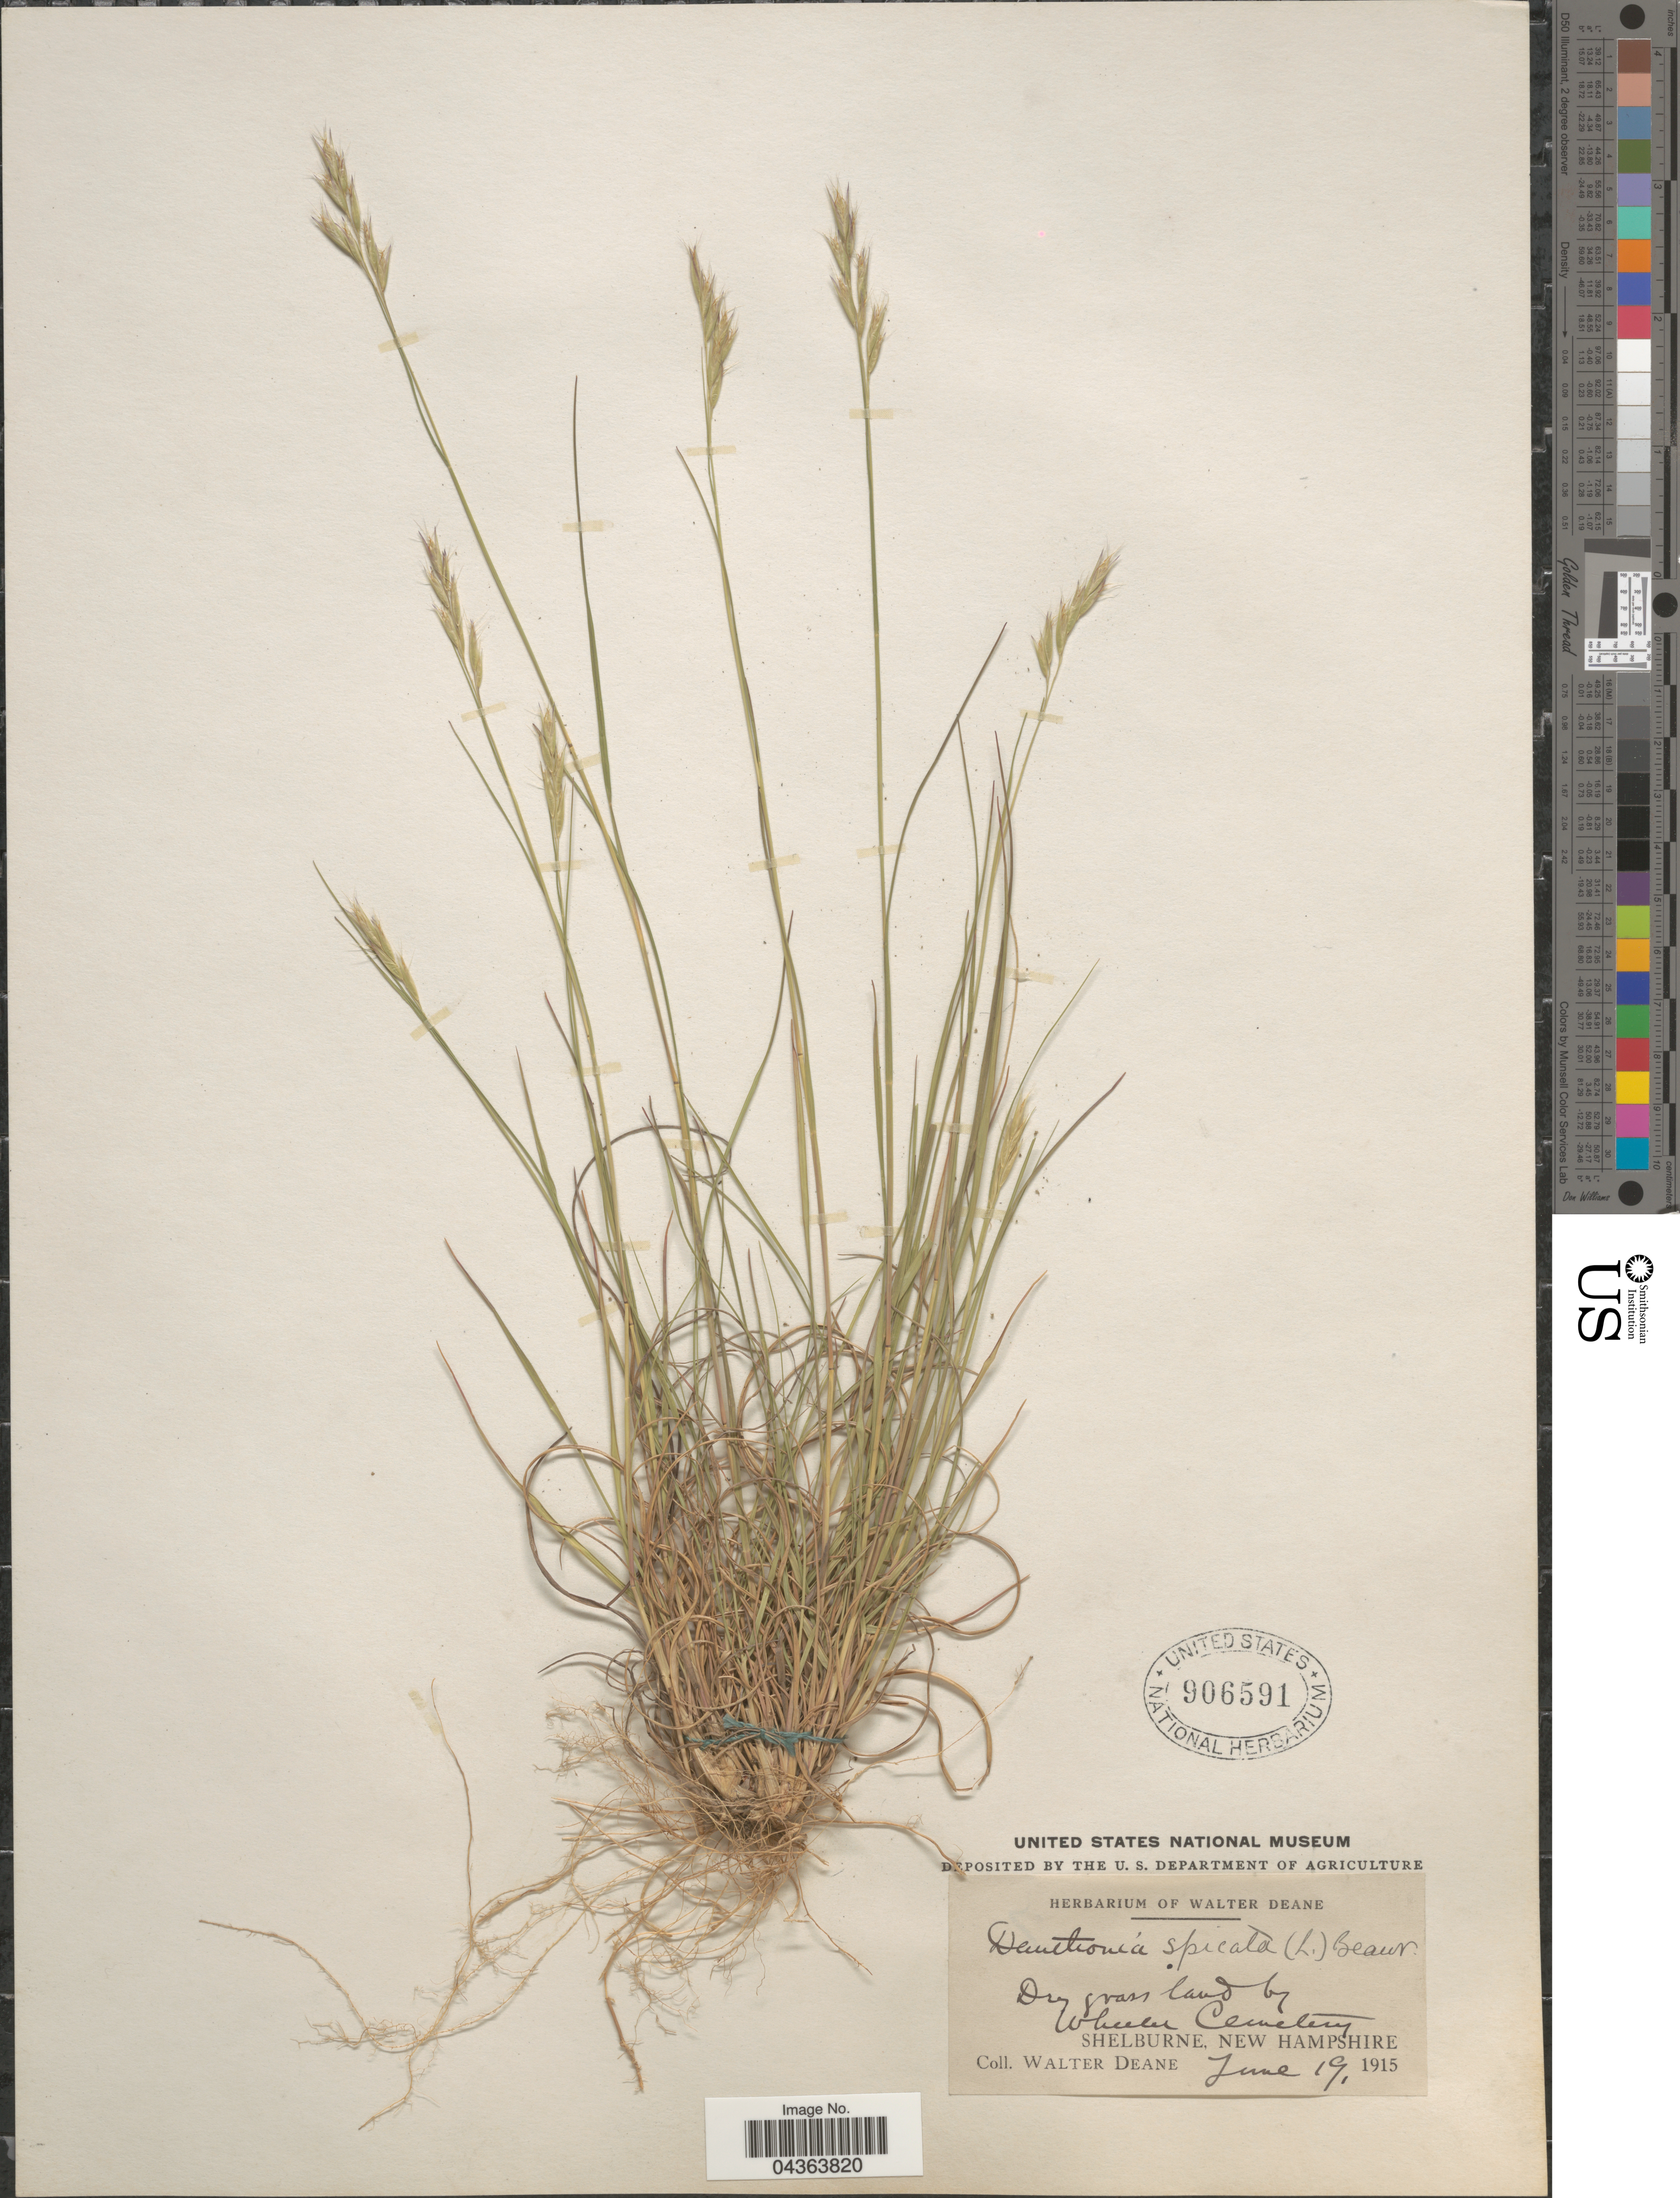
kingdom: Plantae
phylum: Tracheophyta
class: Liliopsida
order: Poales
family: Poaceae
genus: Danthonia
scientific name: Danthonia spicata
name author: (L.) P. Beauv. ex Roem. & Schult.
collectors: W. Deane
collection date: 1915-06-19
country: United States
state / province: New Hampshire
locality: By Wheeler Cemetery. Shelburne.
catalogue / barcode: US 906591